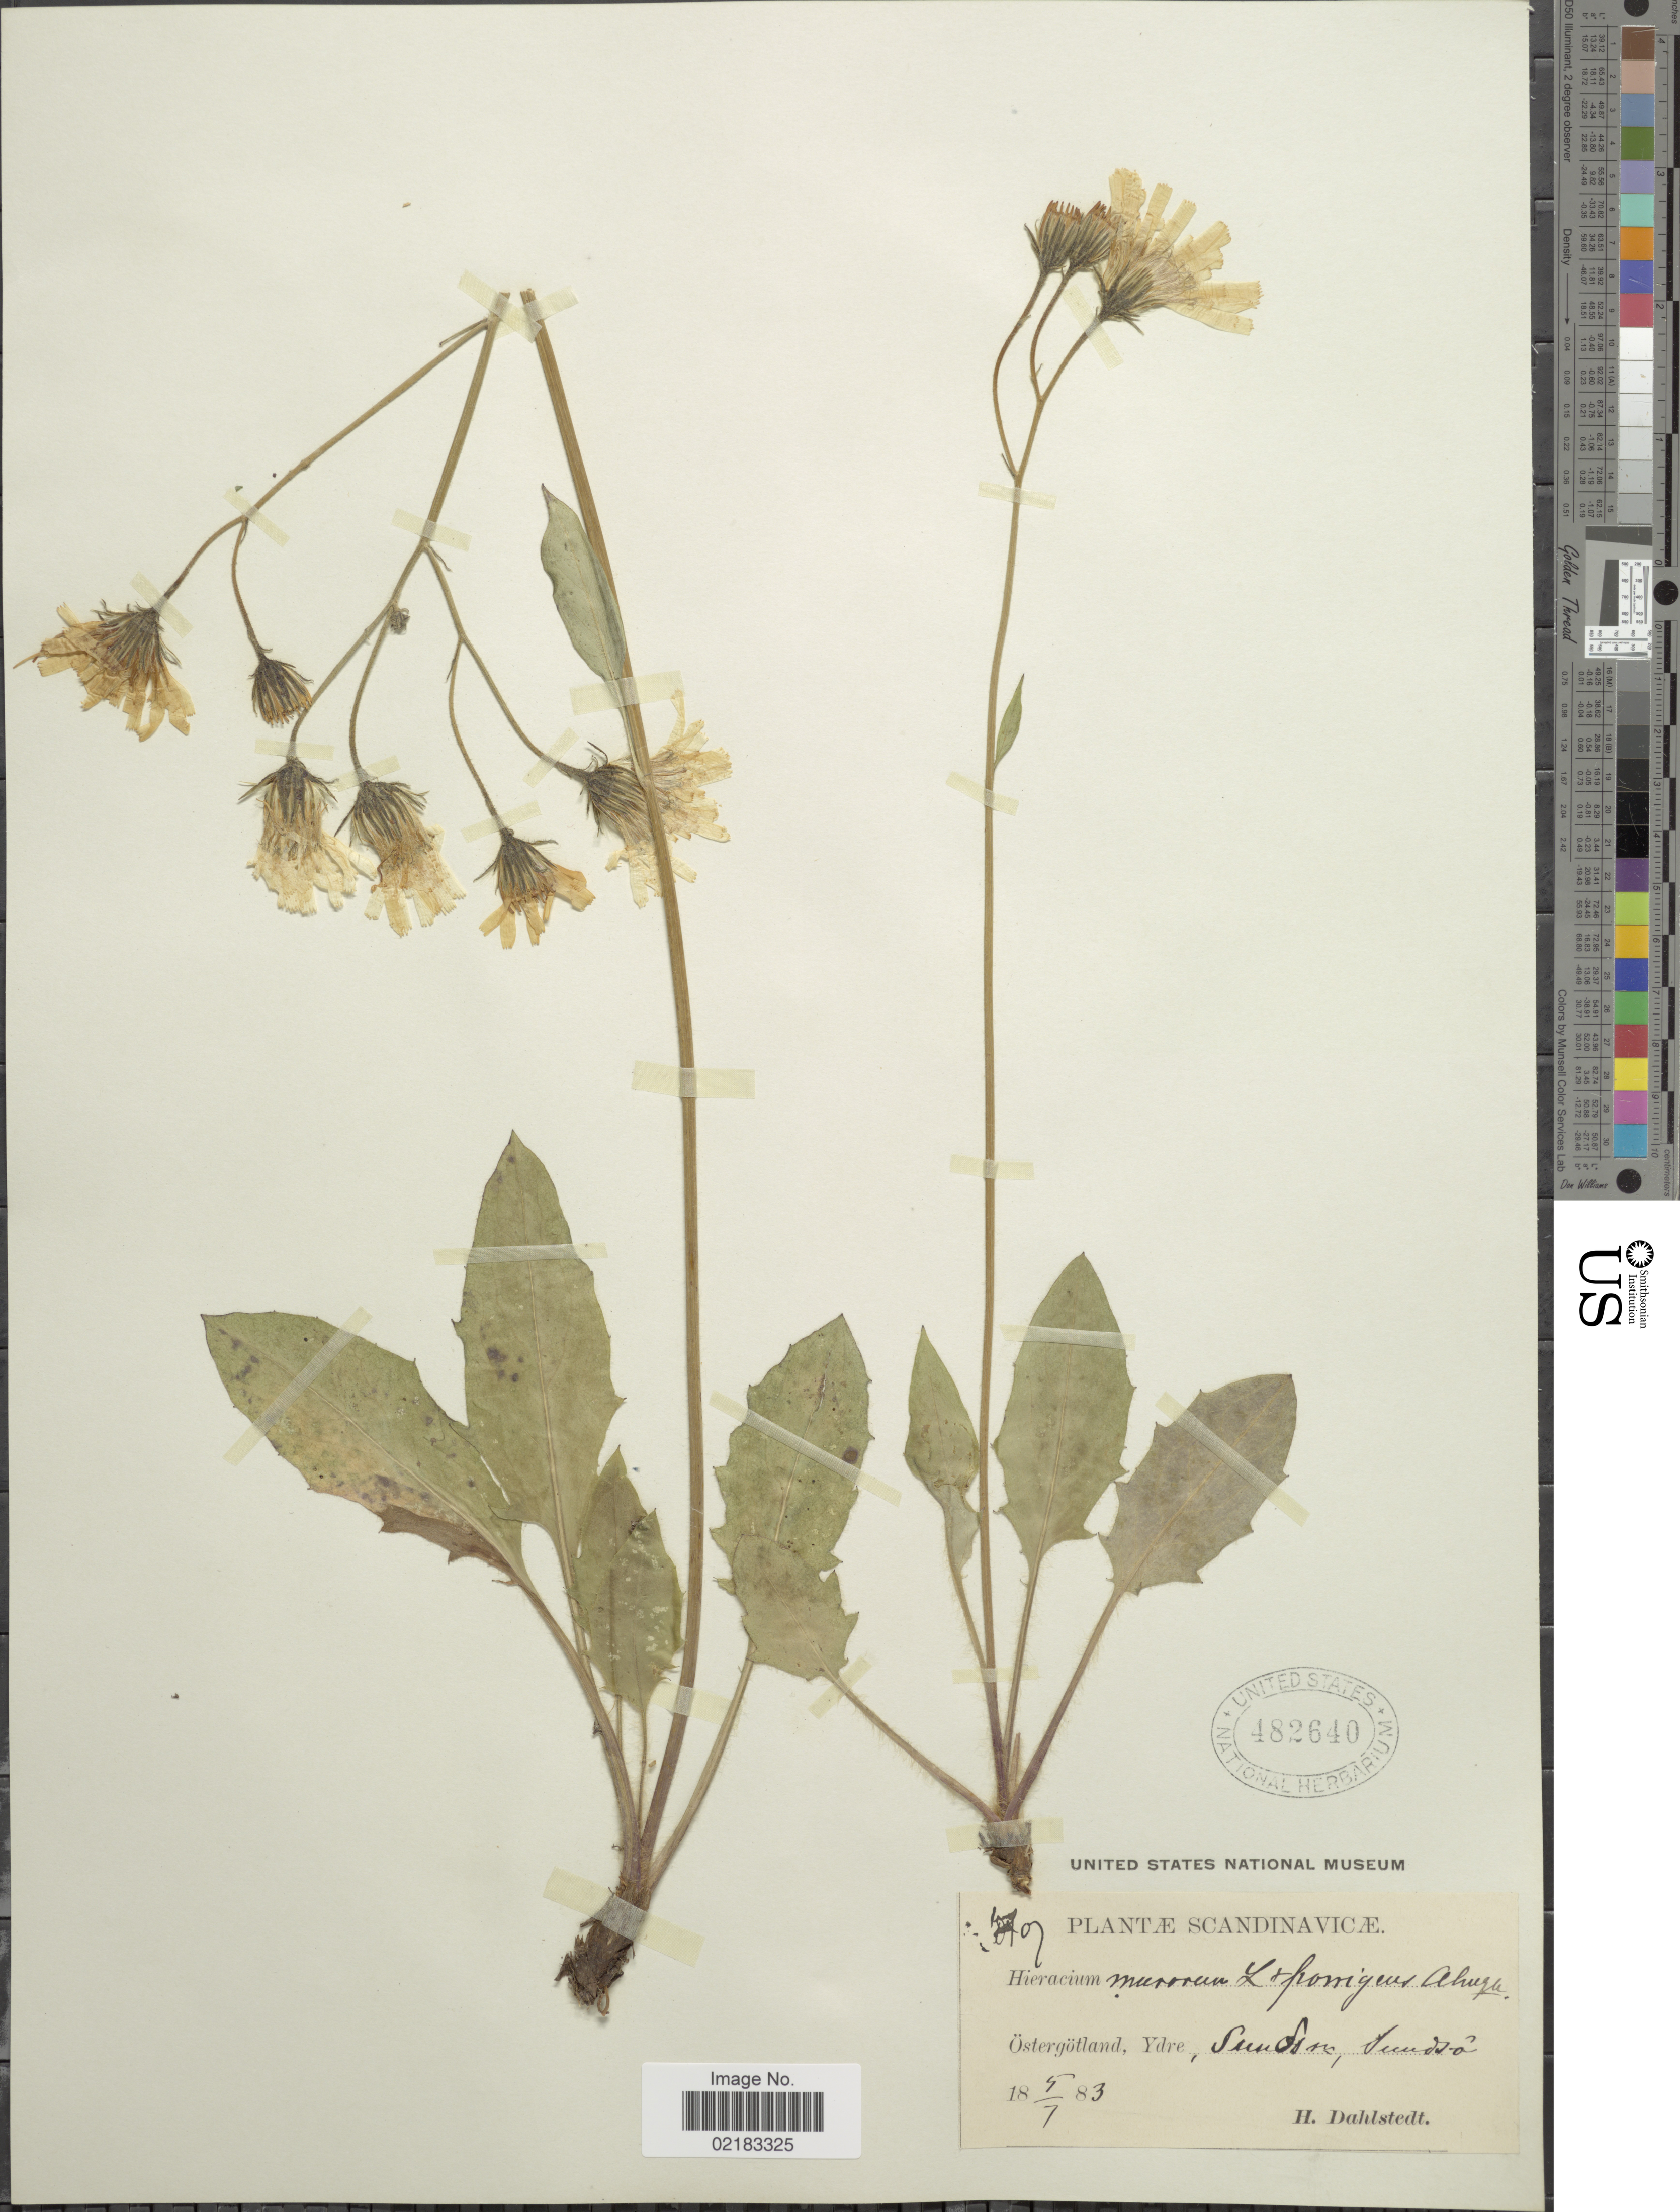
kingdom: Plantae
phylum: Tracheophyta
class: Magnoliopsida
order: Asterales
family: Asteraceae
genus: Hieracium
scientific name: Hieracium murorum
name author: L.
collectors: H. G. Dahlstedt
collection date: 1883-07-05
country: Sweden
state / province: Östergötland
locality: Scandinavicae: Ostergotland, Ydre, Sunds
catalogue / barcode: US 482640